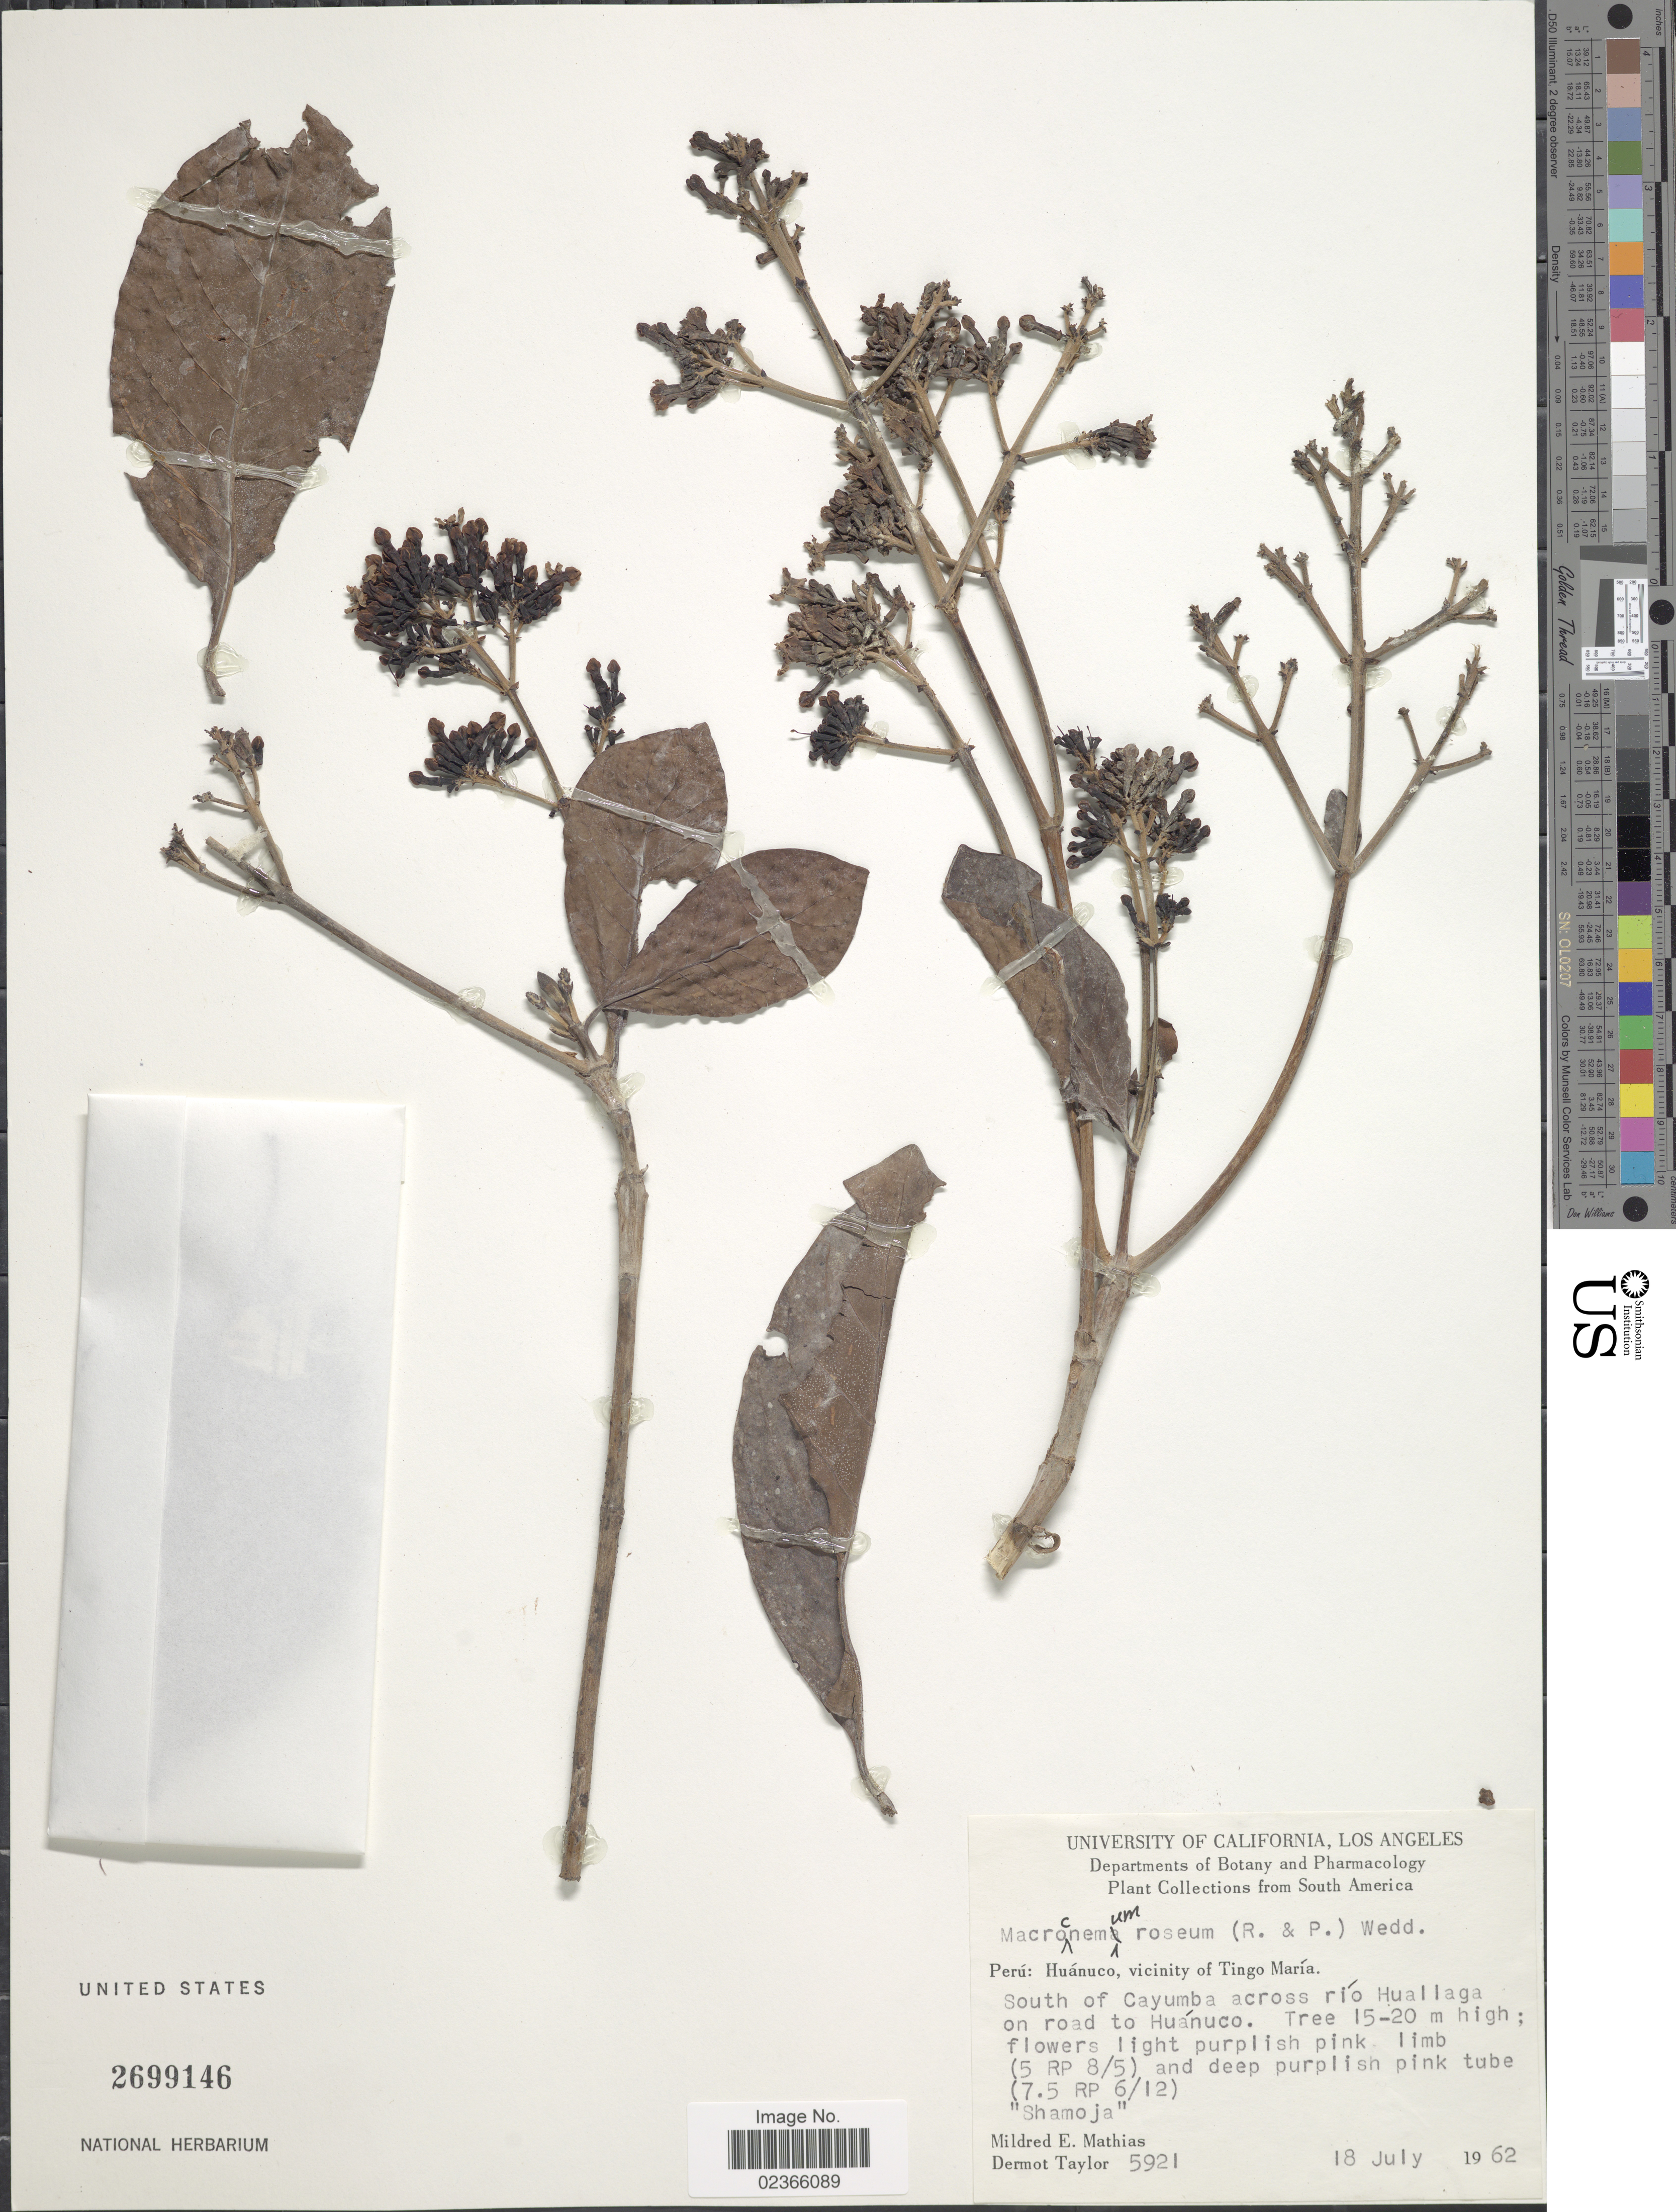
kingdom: Plantae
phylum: Tracheophyta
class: Magnoliopsida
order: Gentianales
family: Rubiaceae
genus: Macrocnemum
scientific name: Macrocnemum roseum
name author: (Ruiz & Pav.) Wedd.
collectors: M. E. Mathias & D. Taylor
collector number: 5921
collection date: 1962-07-17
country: Peru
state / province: Huánuco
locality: Huanuco, Vicinity of Tingo Maria. South of Cayumba across rio Huallaga on road to Huanuco.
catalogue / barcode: US 2699146